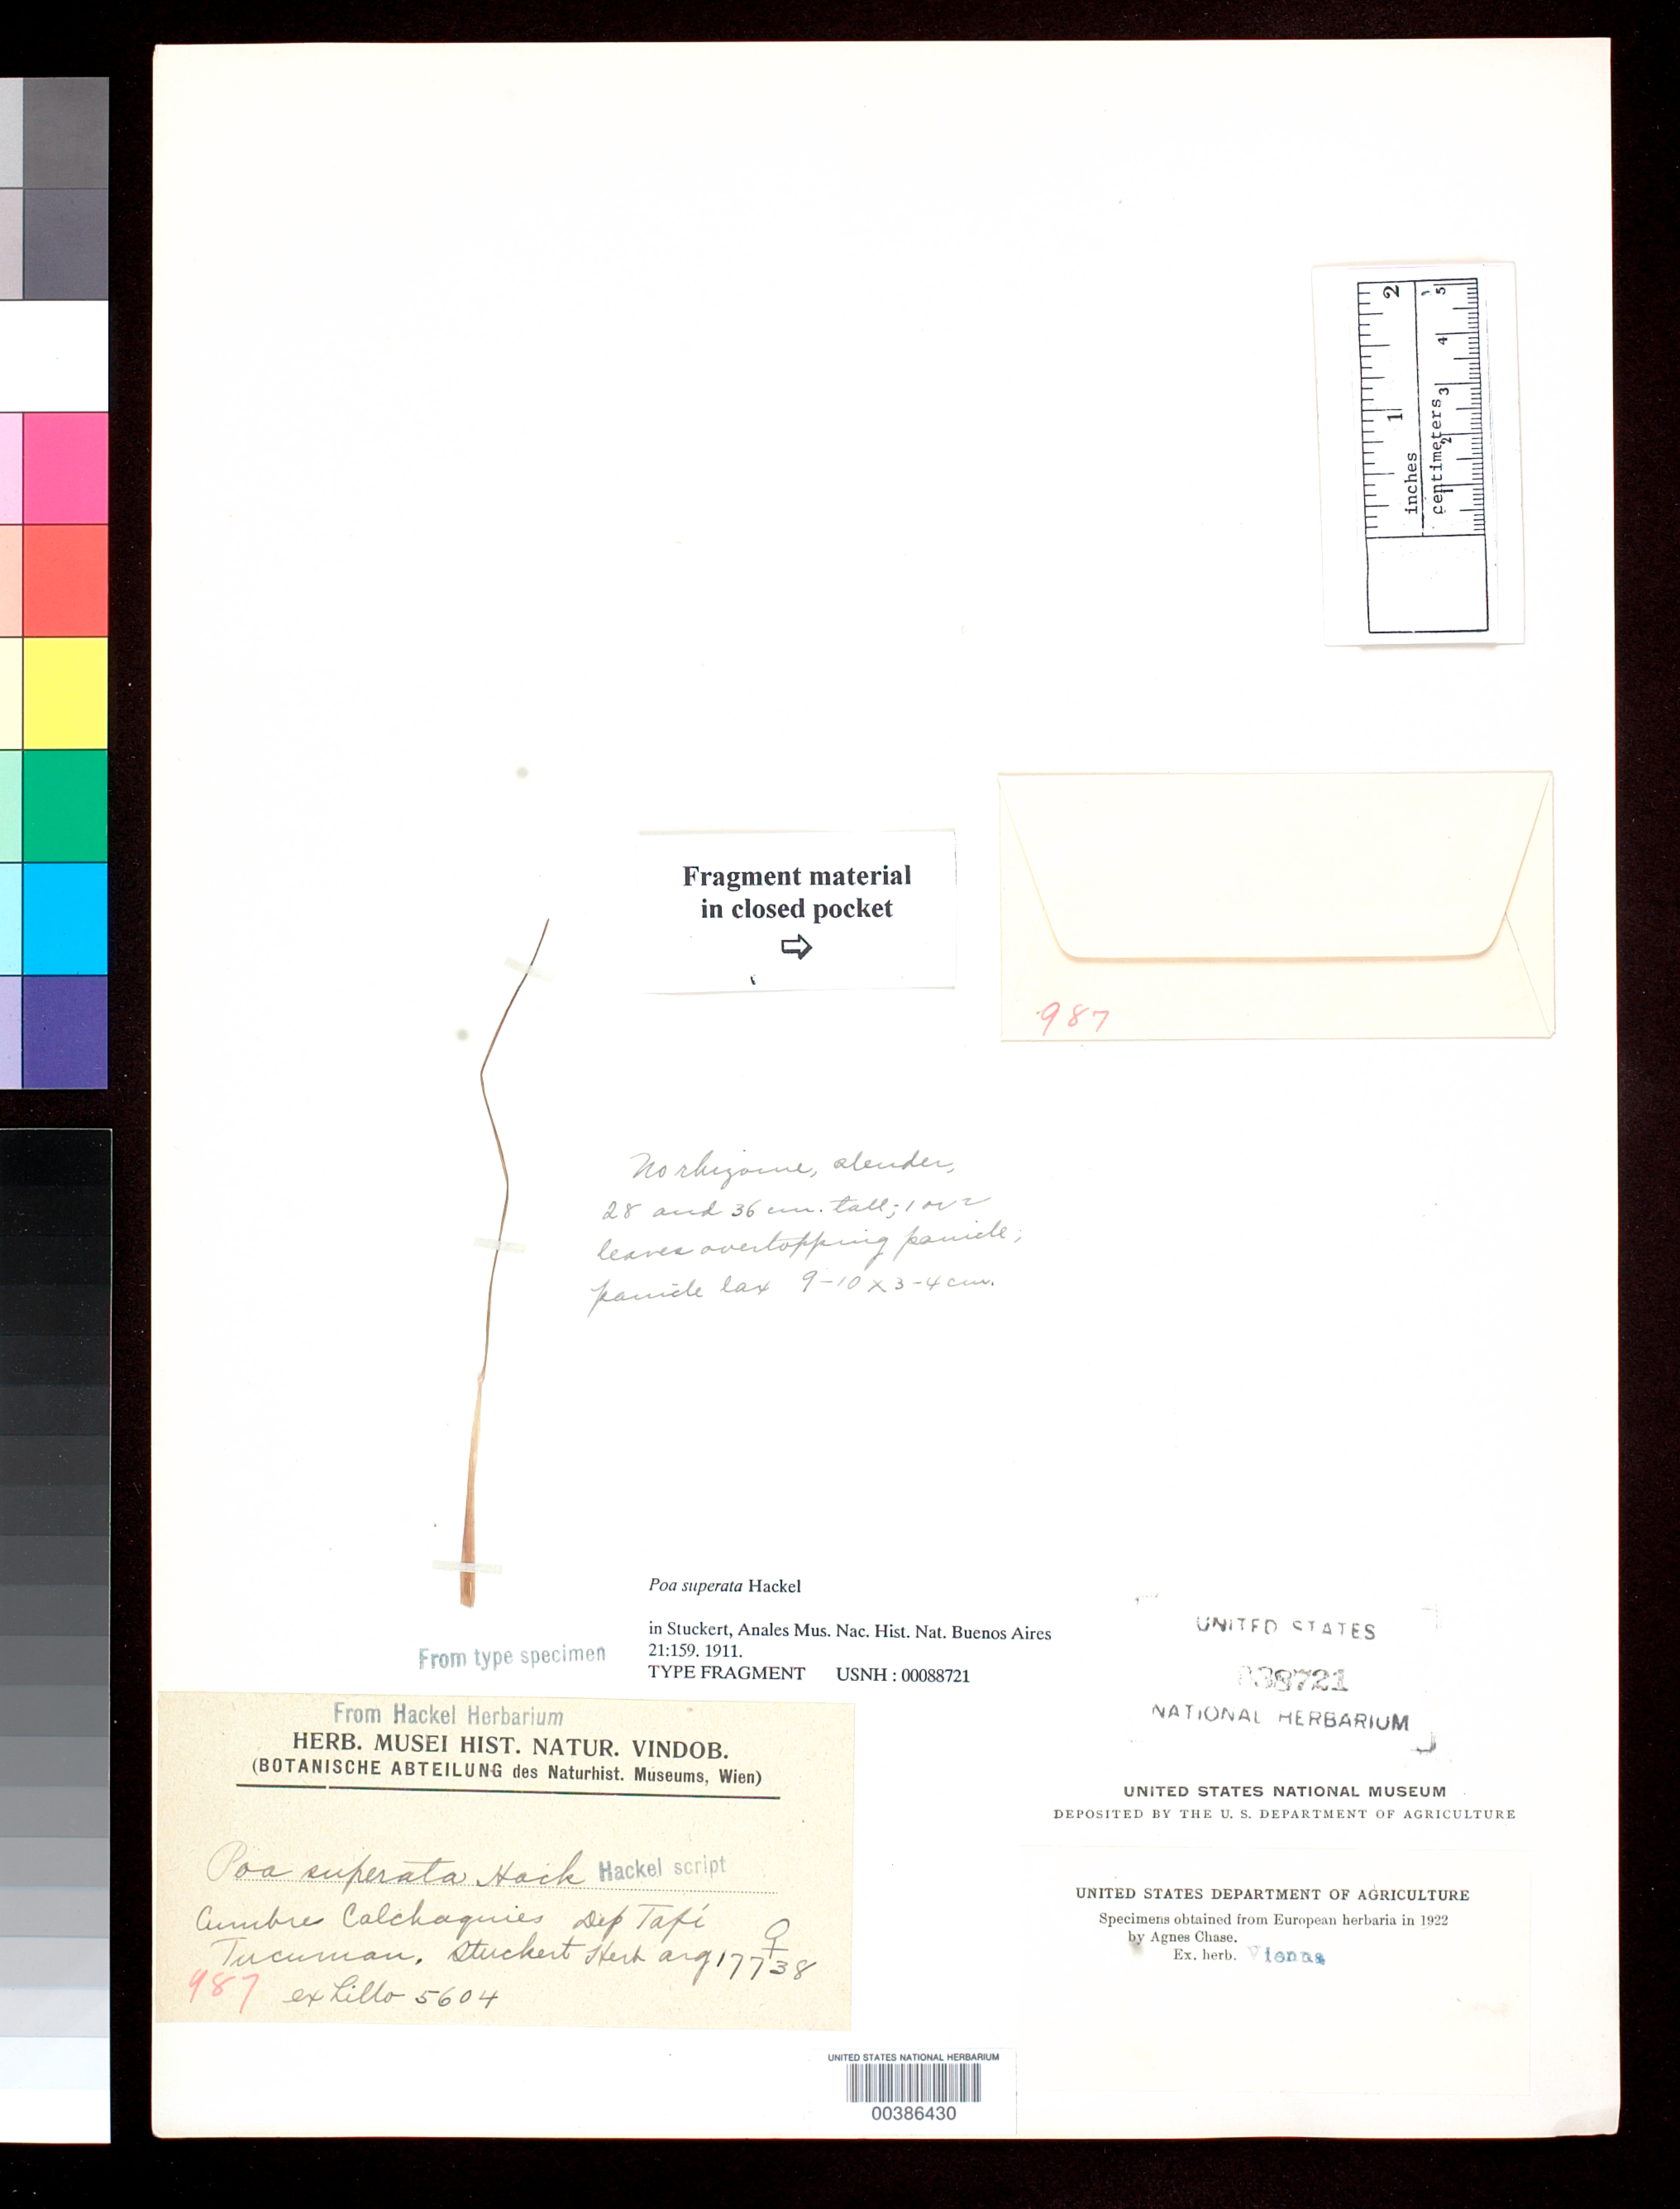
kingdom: Plantae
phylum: Tracheophyta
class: Liliopsida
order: Poales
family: Poaceae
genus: Poa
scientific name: Poa superata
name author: Hack. in Stuck.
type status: Type Fragment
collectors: T. Stuckert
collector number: Herb. Arg. 17738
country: Argentina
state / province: Tucumán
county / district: Tafí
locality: Cumbres Calchaquies.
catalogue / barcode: US 88721